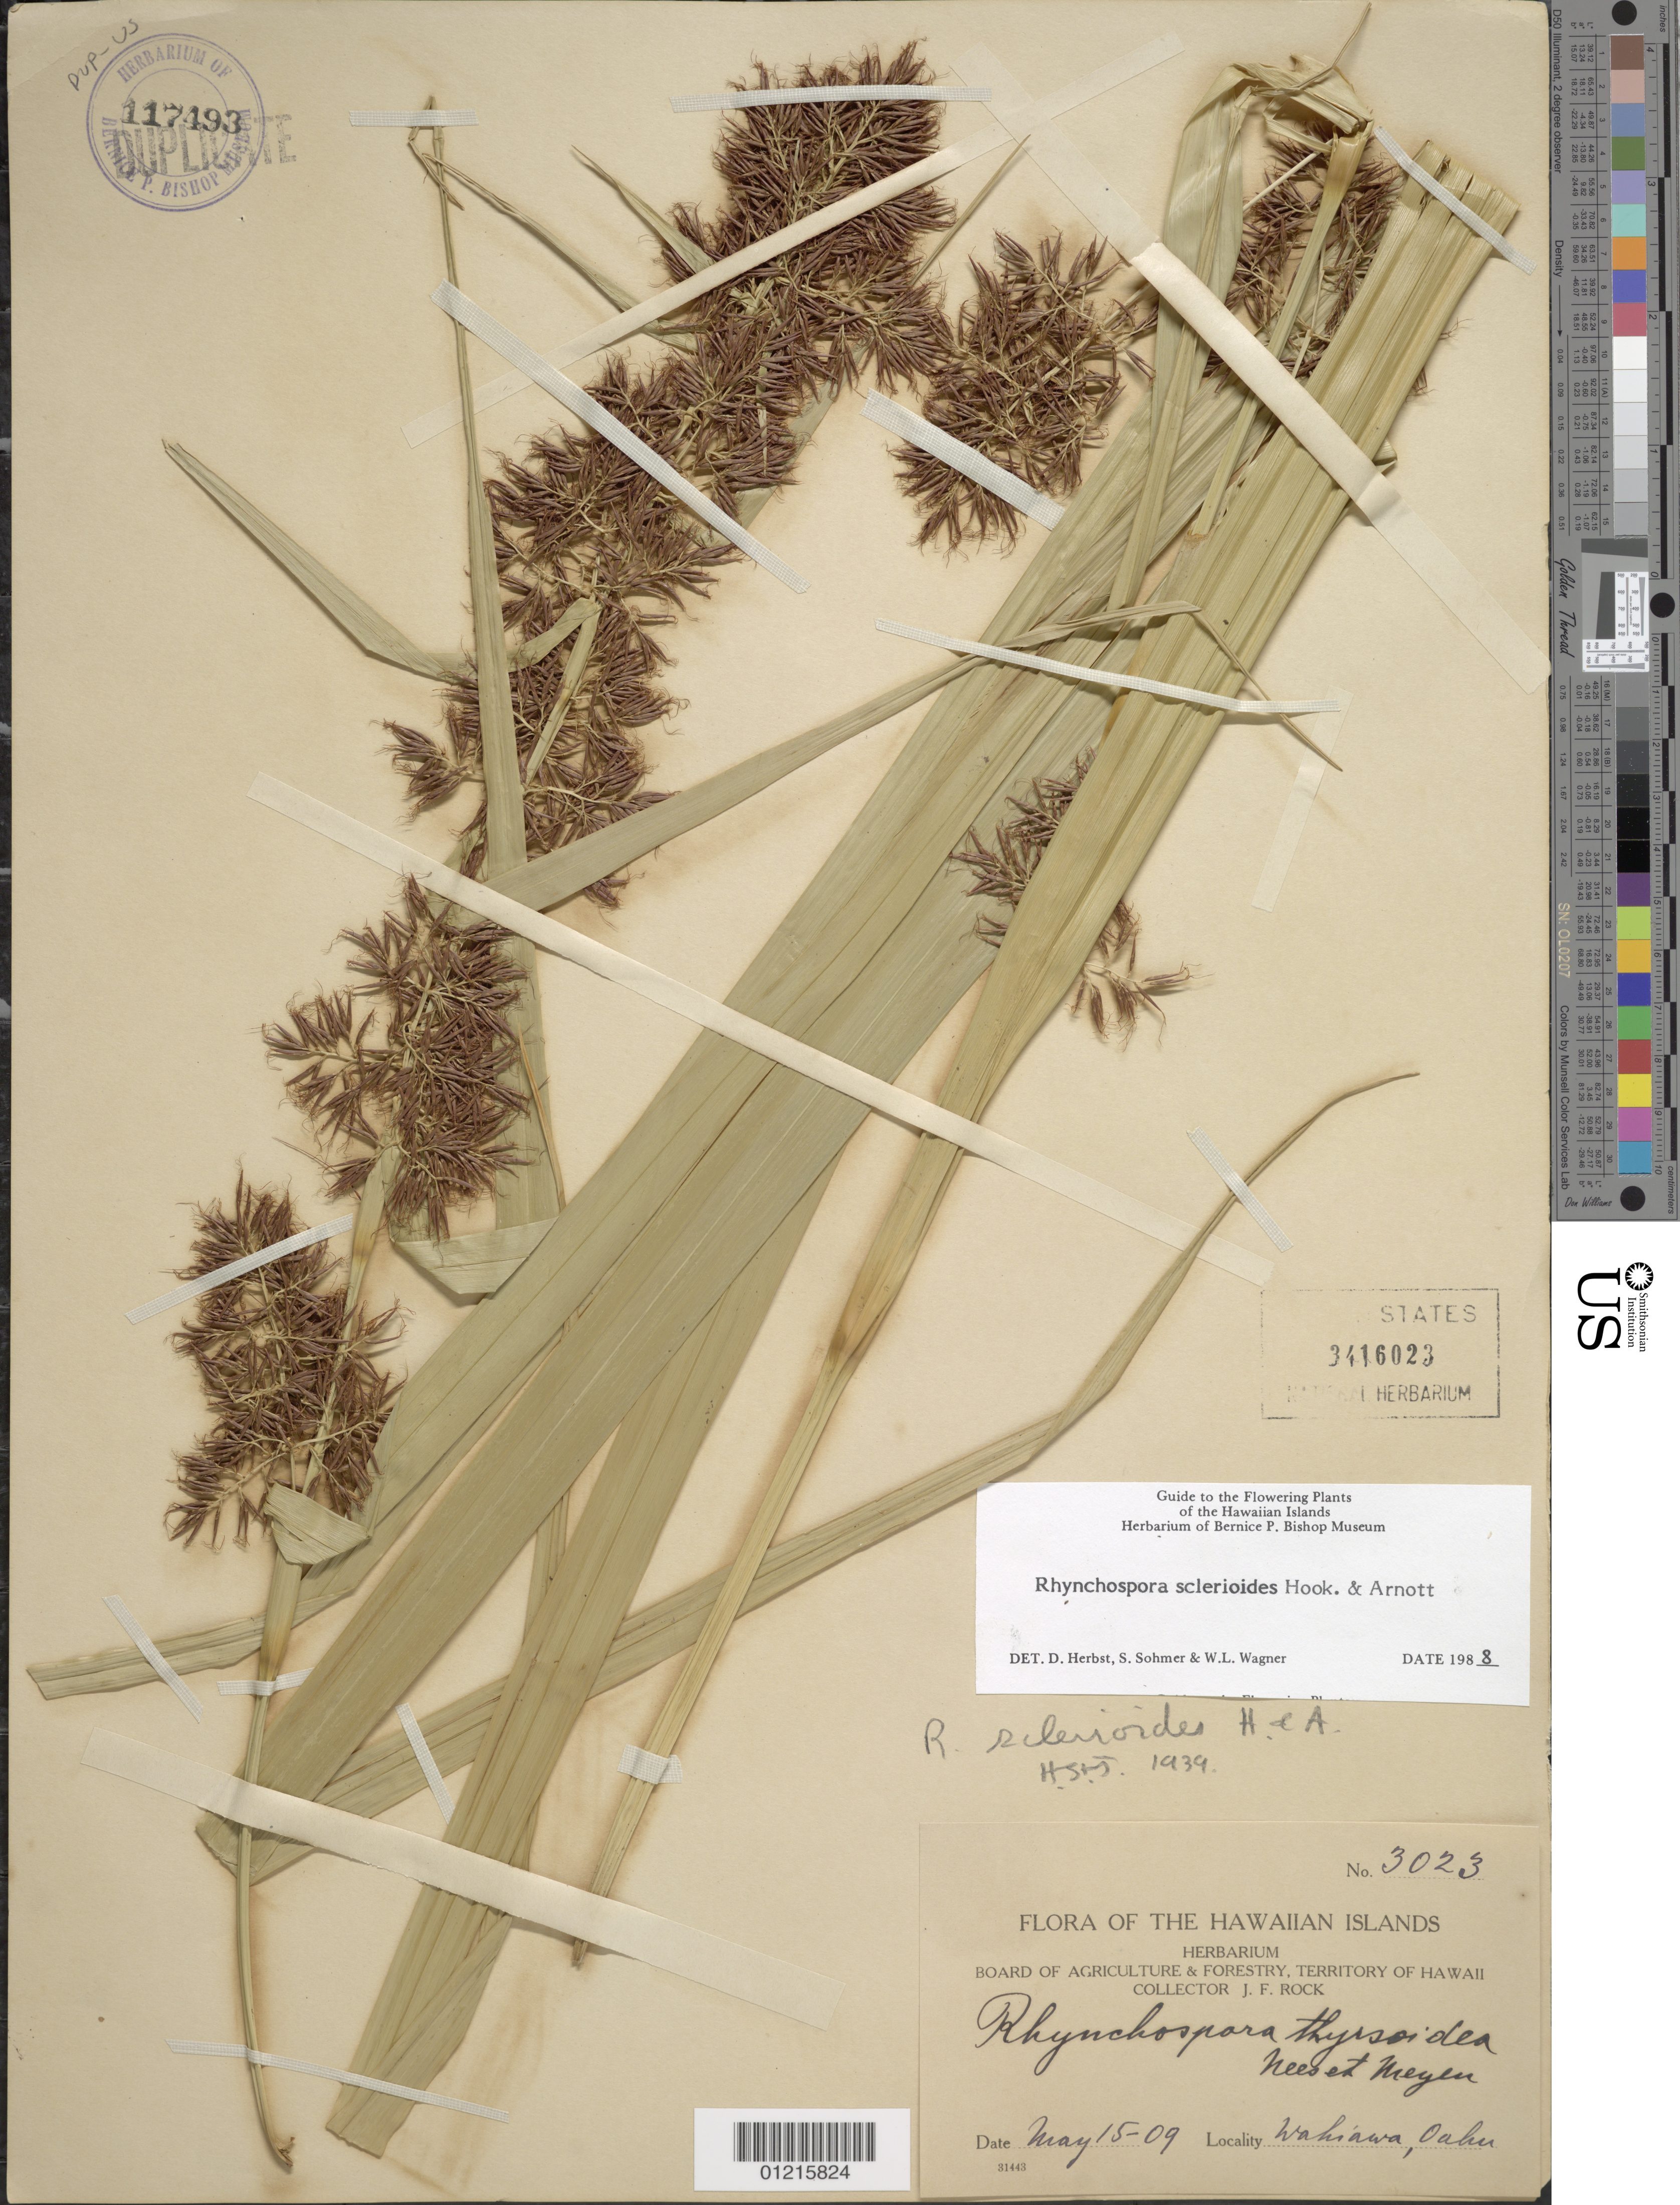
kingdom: Plantae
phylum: Tracheophyta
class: Liliopsida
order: Poales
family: Cyperaceae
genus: Rhynchospora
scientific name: Rhynchospora sclerioides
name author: Hook. & Arn.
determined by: Herbst, D. R.; Sohmer, S. H.; Wagner, W. L.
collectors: J. F. Rock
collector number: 3023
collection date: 1909-05-15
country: United States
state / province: Hawaii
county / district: Honolulu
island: Oahu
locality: Wahiawa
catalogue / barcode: US 3416023